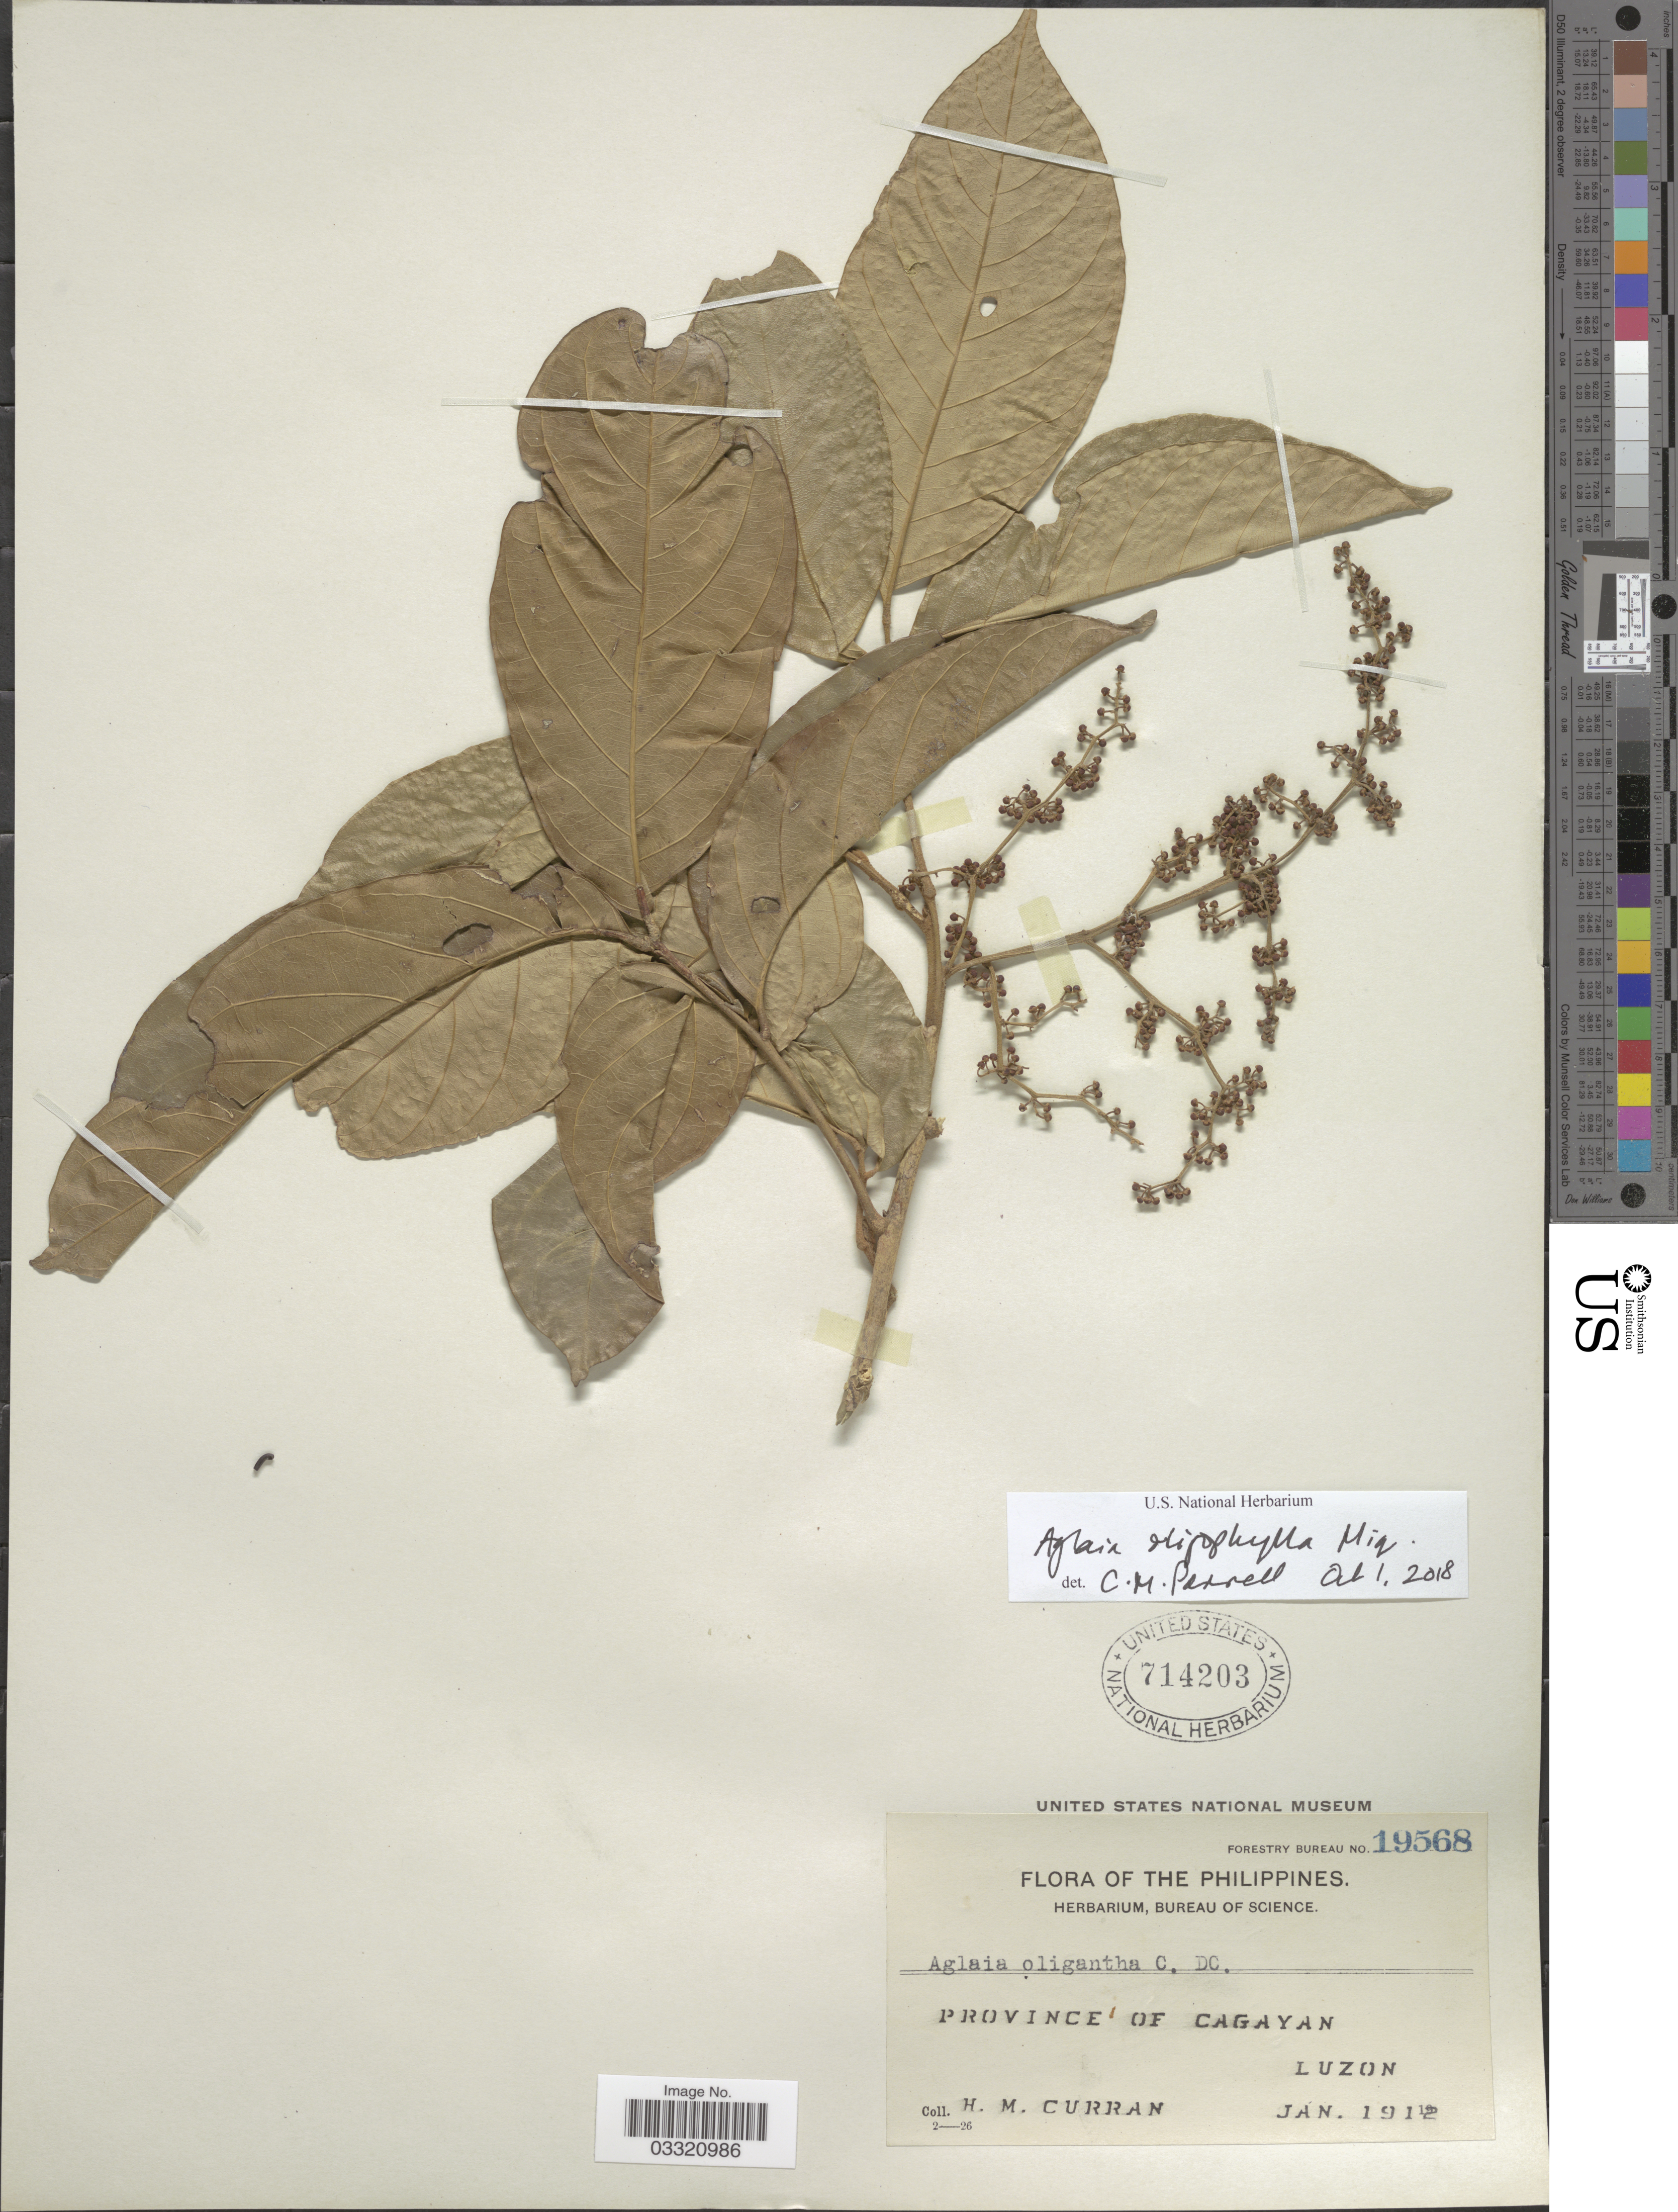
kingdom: Plantae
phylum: Tracheophyta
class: Magnoliopsida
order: Sapindales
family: Meliaceae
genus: Aglaia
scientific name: Aglaia oligophylla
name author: Miq.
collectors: H. M. Curran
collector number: Forestry Bureau 19568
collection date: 1912-01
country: Philippines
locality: Province of Cagayan. Luzon.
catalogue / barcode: US 714203